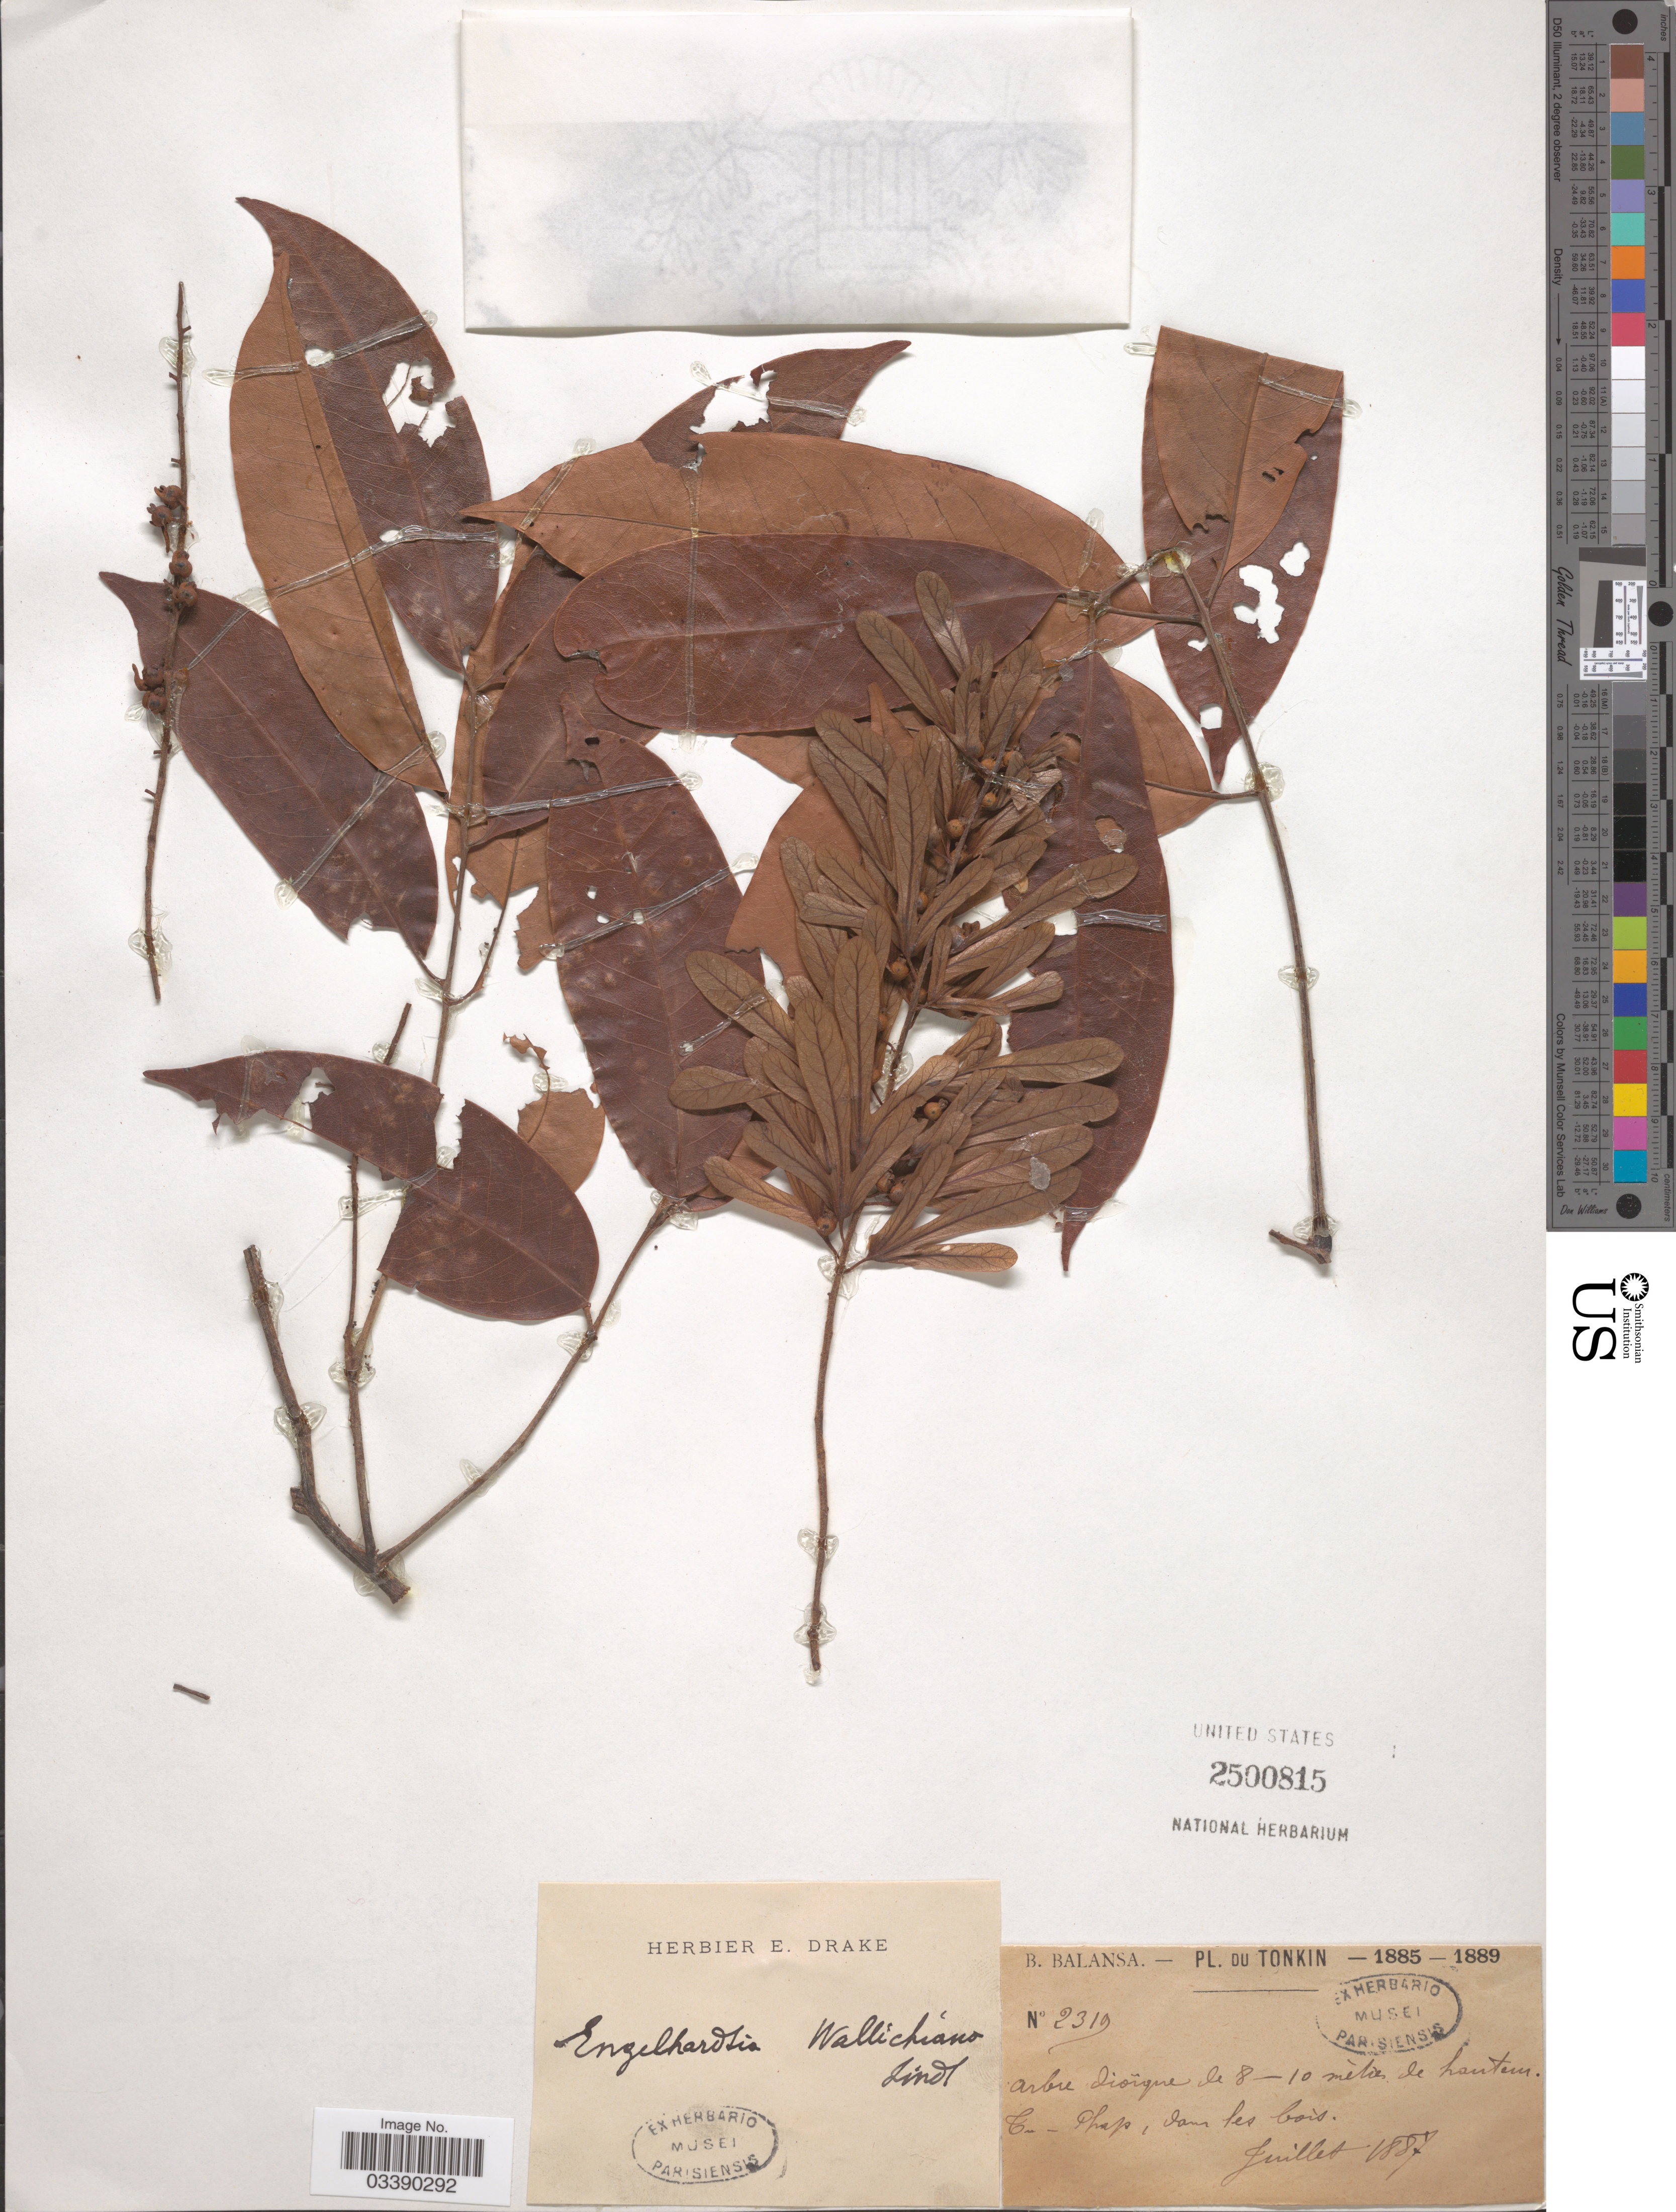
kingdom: Plantae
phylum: Tracheophyta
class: Magnoliopsida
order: Fagales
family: Juglandaceae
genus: Engelhardia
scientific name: Engelhardia roxburghiana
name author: Lindl.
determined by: Strong, Mark T., (BOT), Smithsonian Institution - National Museum of Natural History (UNITED STATES)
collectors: B. Balansa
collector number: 2319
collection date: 1887-07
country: Vietnam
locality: Tonkin. T-Thap [interpreted], dans les bois.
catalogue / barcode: US 2500815